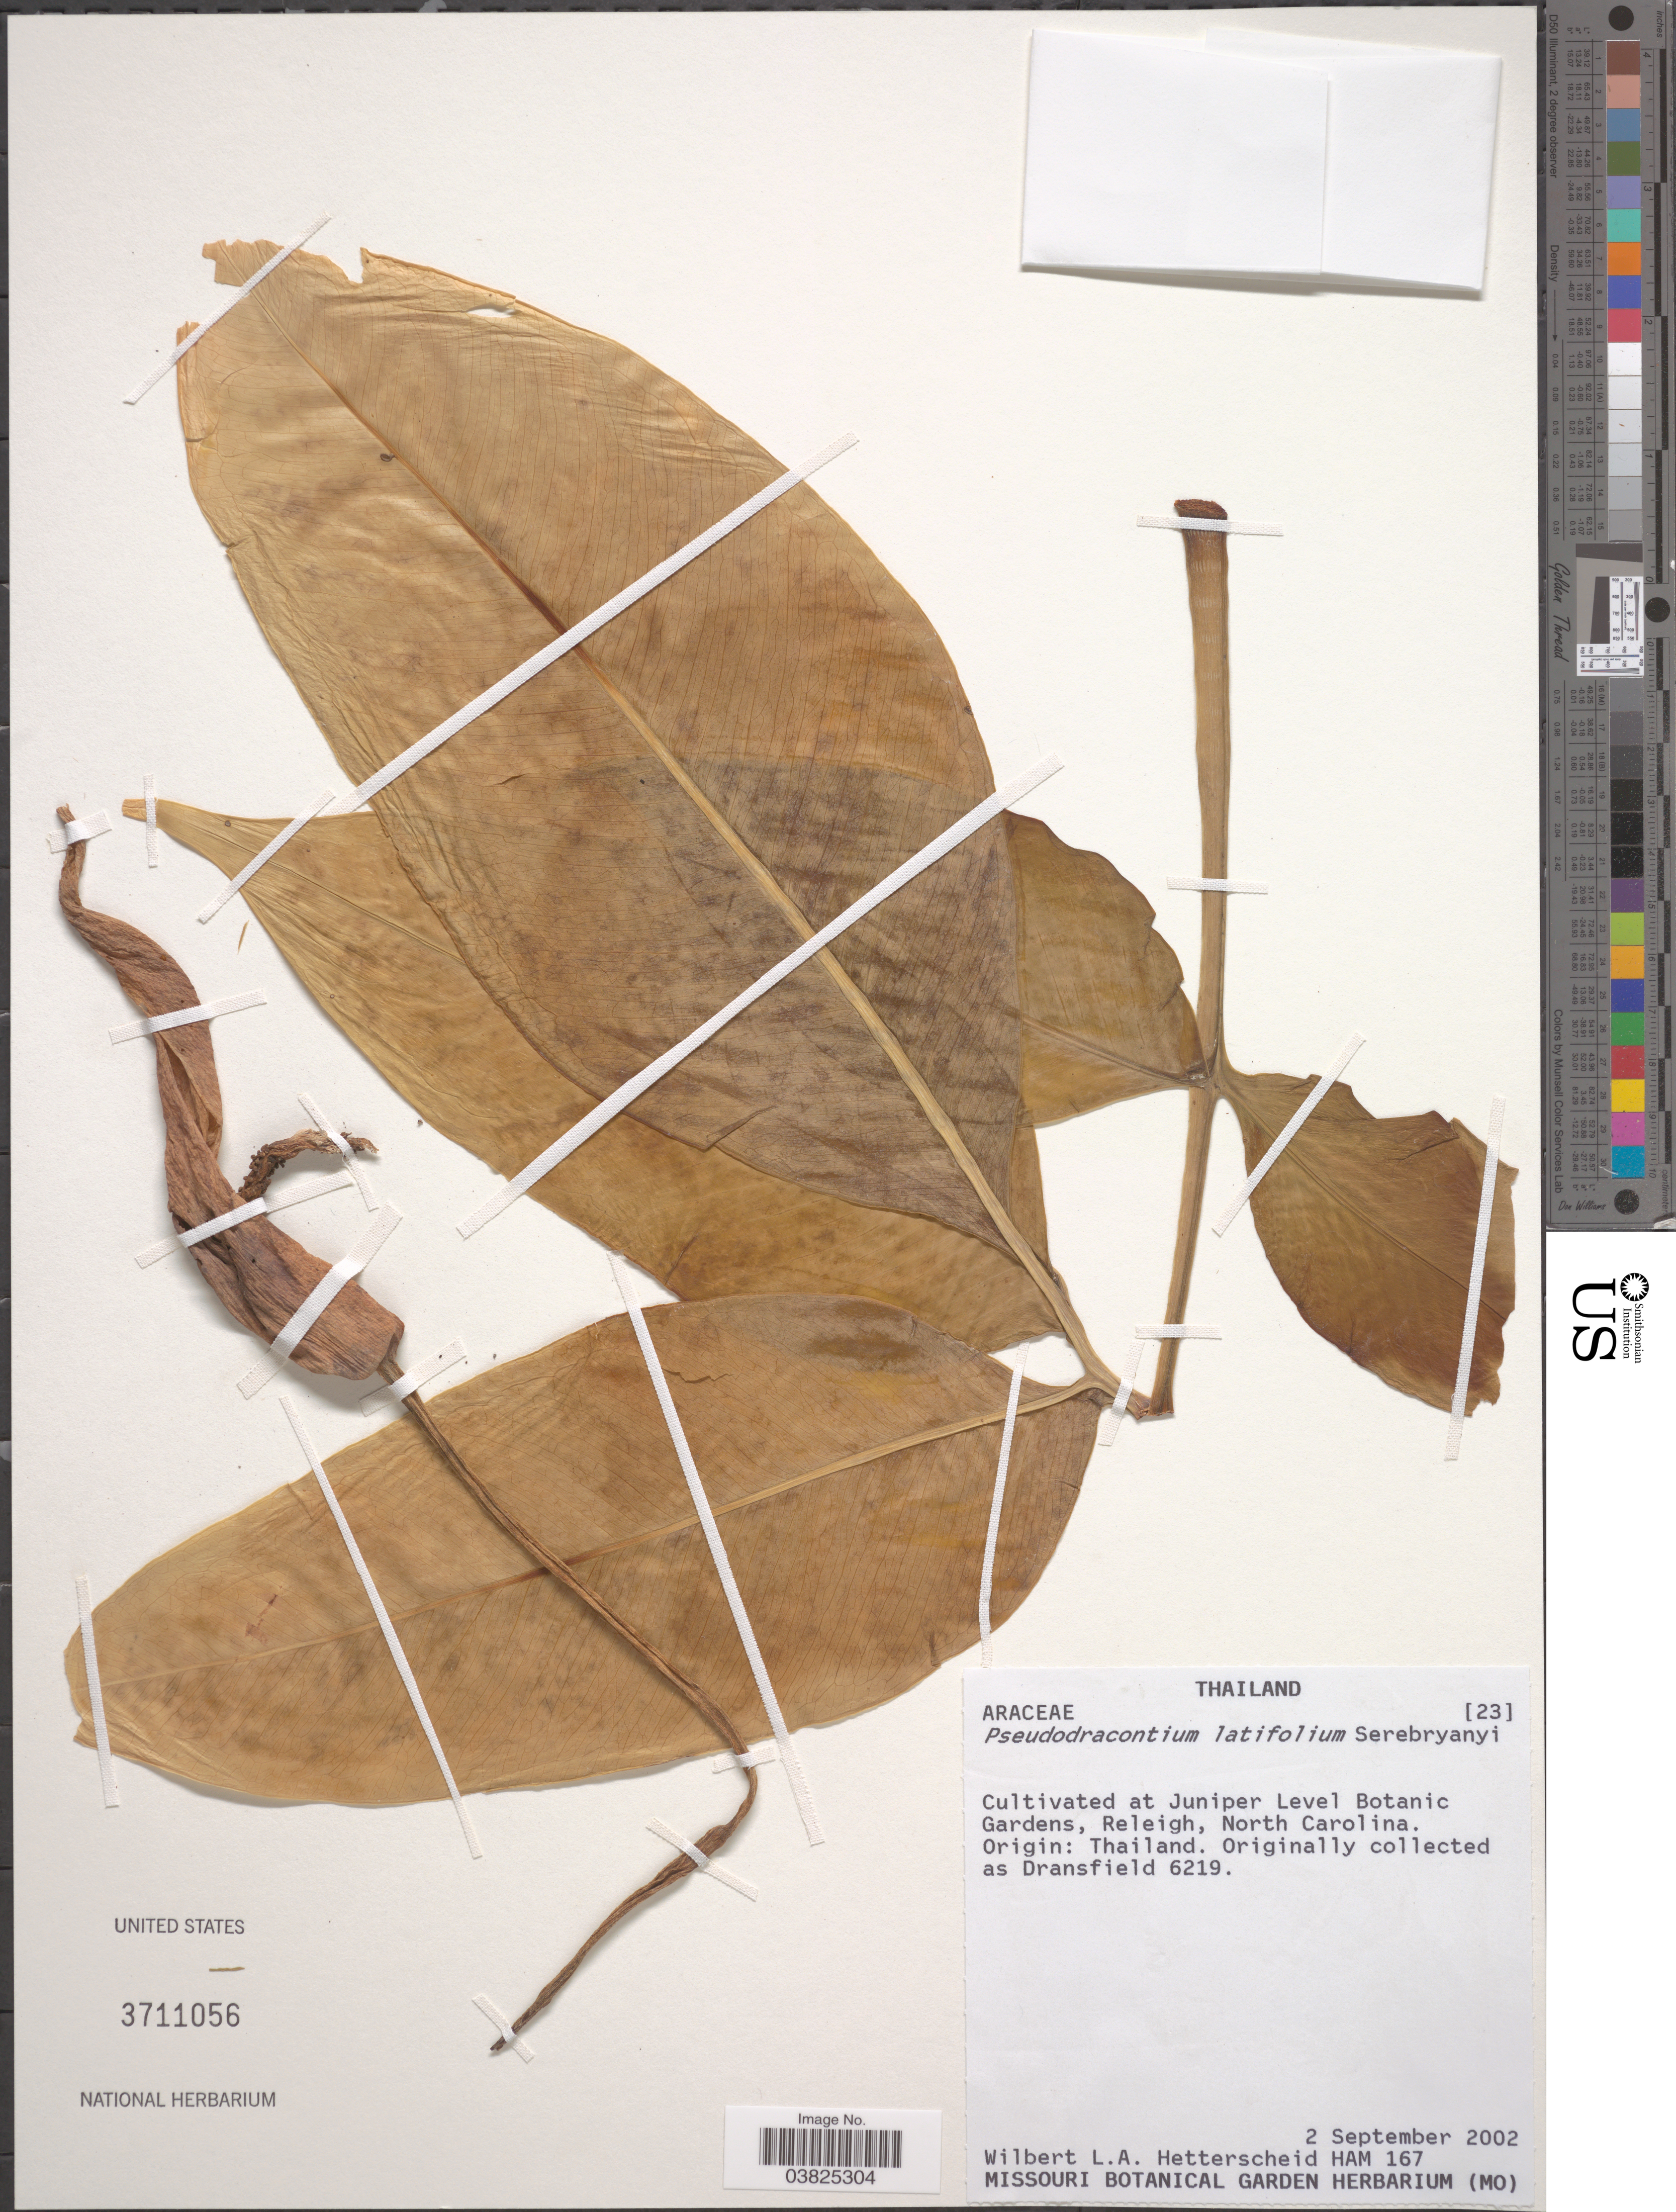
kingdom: Plantae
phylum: Tracheophyta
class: Liliopsida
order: Alismatales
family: Araceae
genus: Amorphophallus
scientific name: Amorphophallus lacourii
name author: Linden & André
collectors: W. Hetterscheid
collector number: HAM 167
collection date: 2002-09-02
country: United States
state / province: North Carolina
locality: Juniper Level Botanic Gardens, Raleigh.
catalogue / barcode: US 3711056